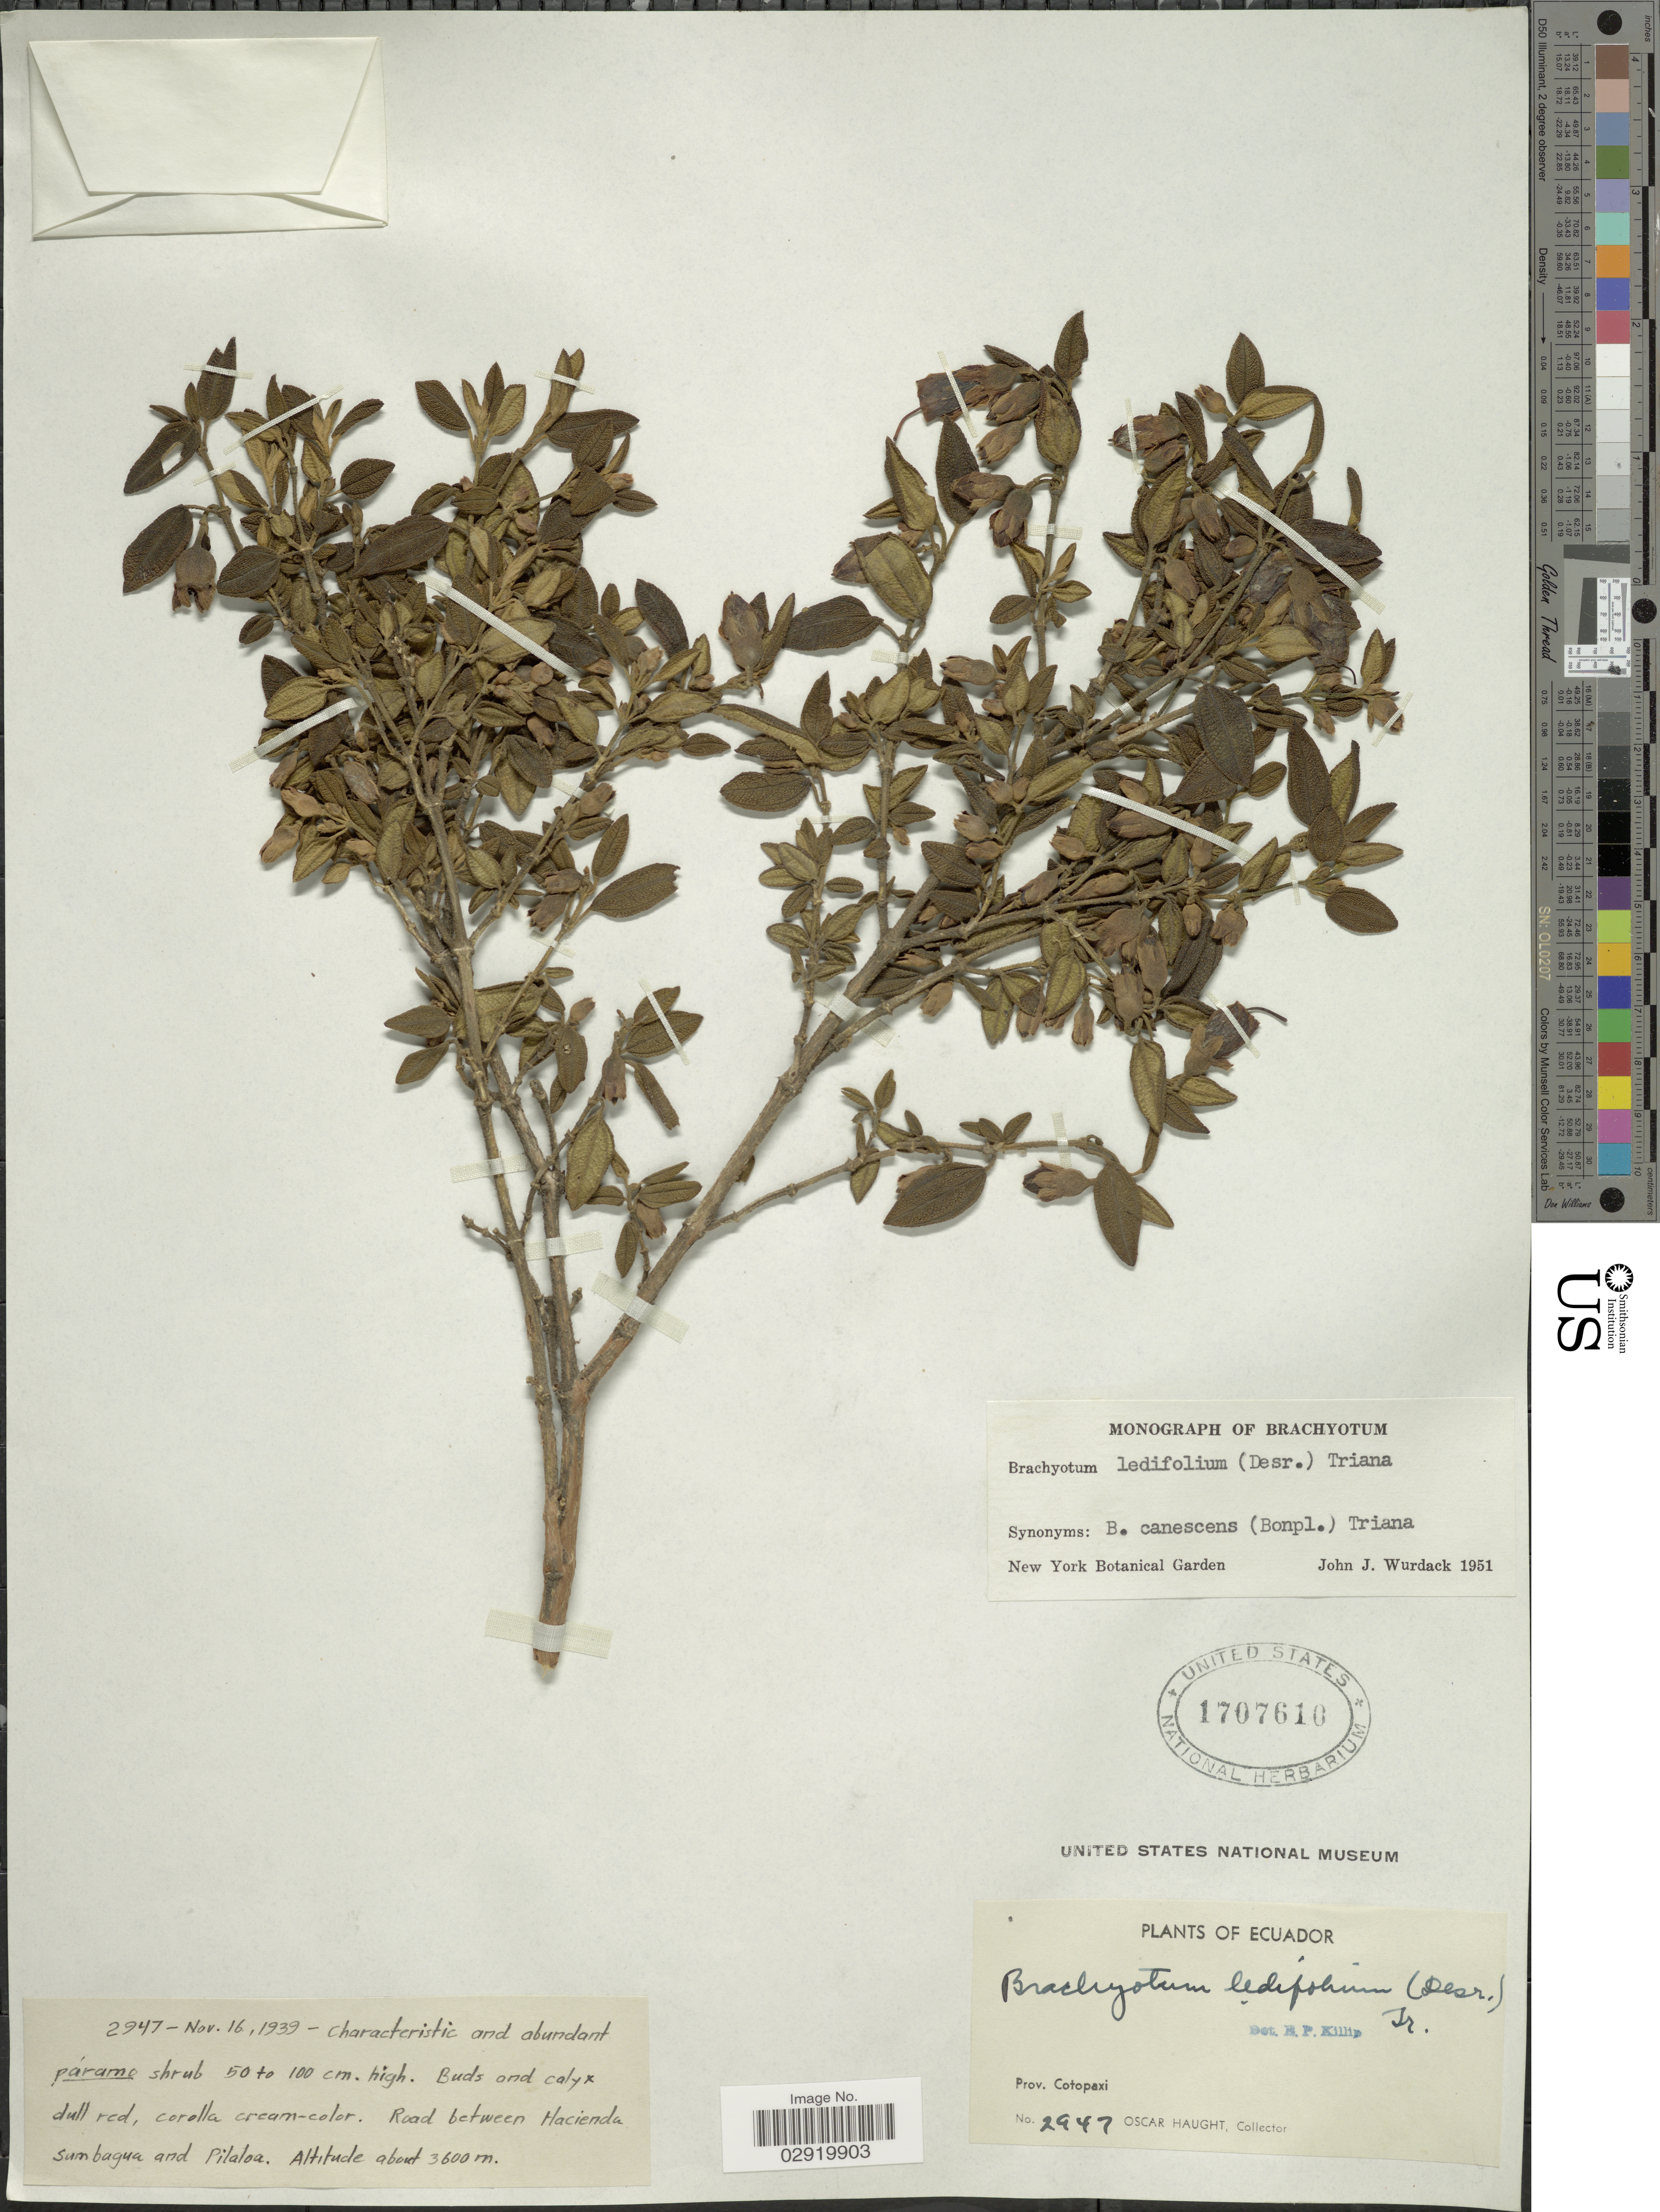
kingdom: Plantae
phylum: Tracheophyta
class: Magnoliopsida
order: Myrtales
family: Melastomataceae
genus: Brachyotum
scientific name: Brachyotum ledifolium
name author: (Desr.) Triana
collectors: O. Haught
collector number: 2947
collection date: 1939-11-16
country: Ecuador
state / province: Cotopaxi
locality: Road between Hacienda Sambagua and Pilaloa.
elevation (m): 3600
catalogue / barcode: US 1707610